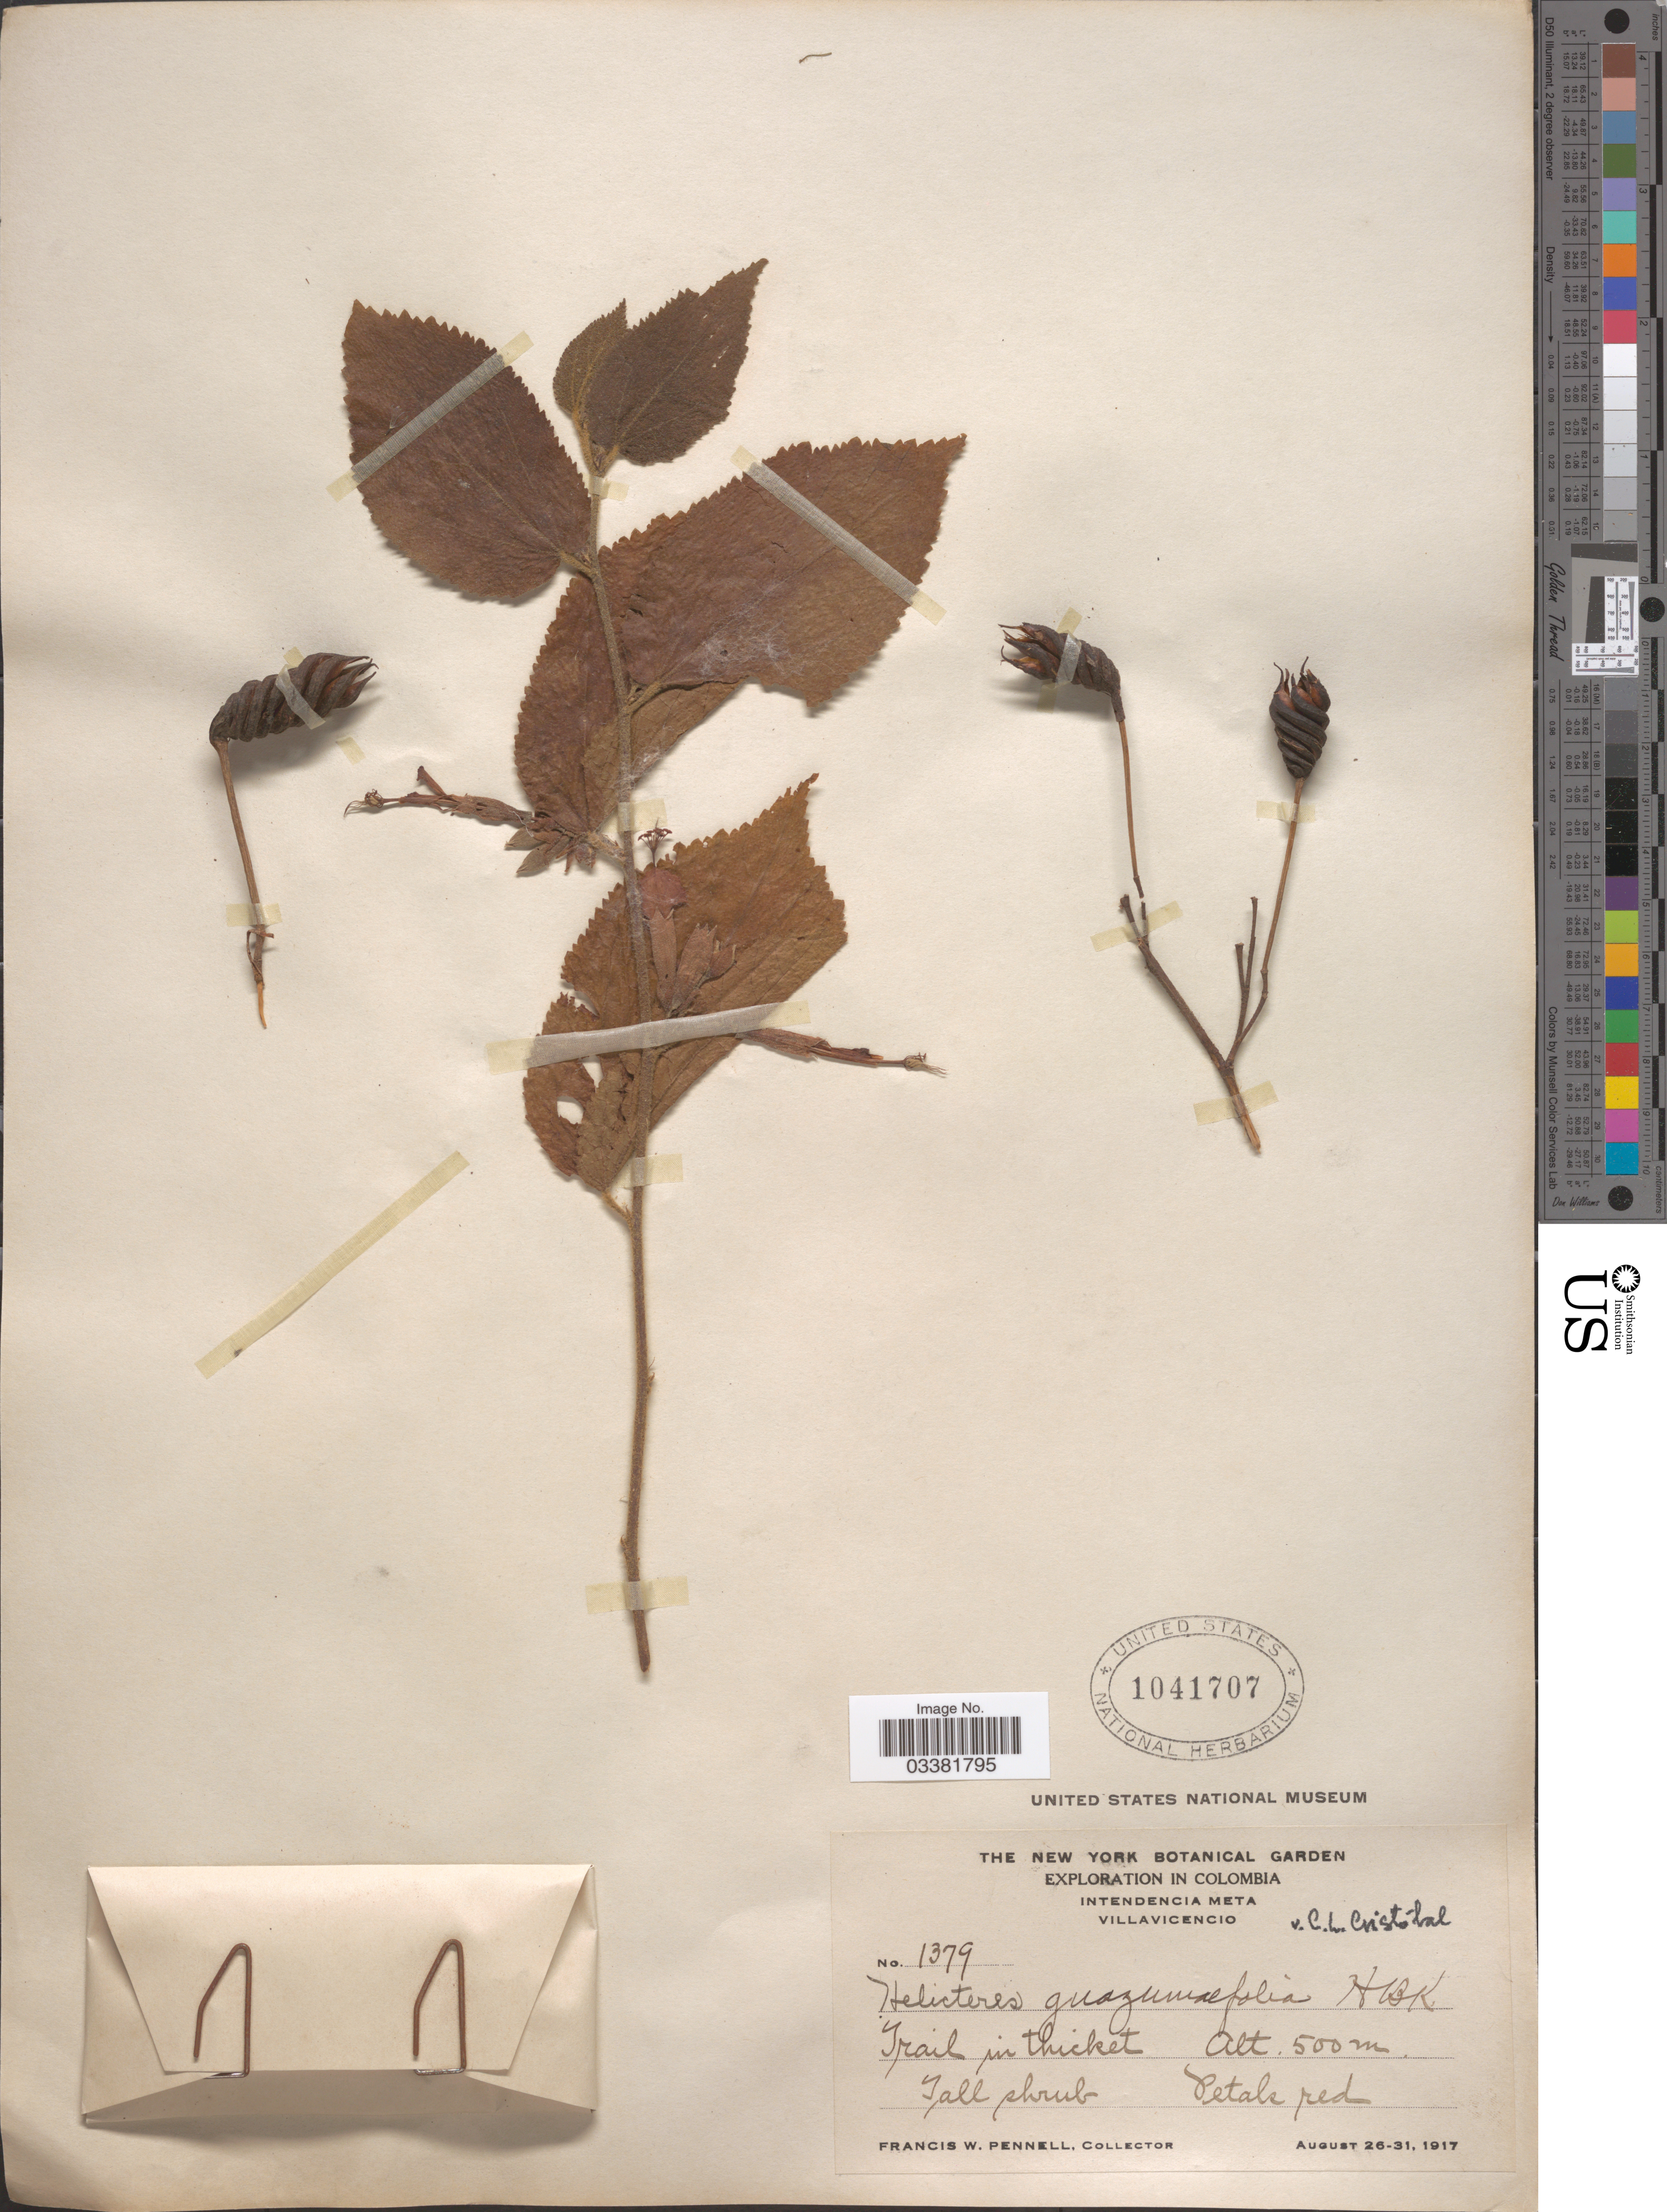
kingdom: Plantae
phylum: Tracheophyta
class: Magnoliopsida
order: Malvales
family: Malvaceae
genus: Helicteres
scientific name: Helicteres guazumifolia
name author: Kunth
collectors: F. W. Pennell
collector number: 1379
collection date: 1917-08-26/1917-08-31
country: Colombia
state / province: Meta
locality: Intendencia Meta. Villavicencio.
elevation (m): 500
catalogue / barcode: US 1041707